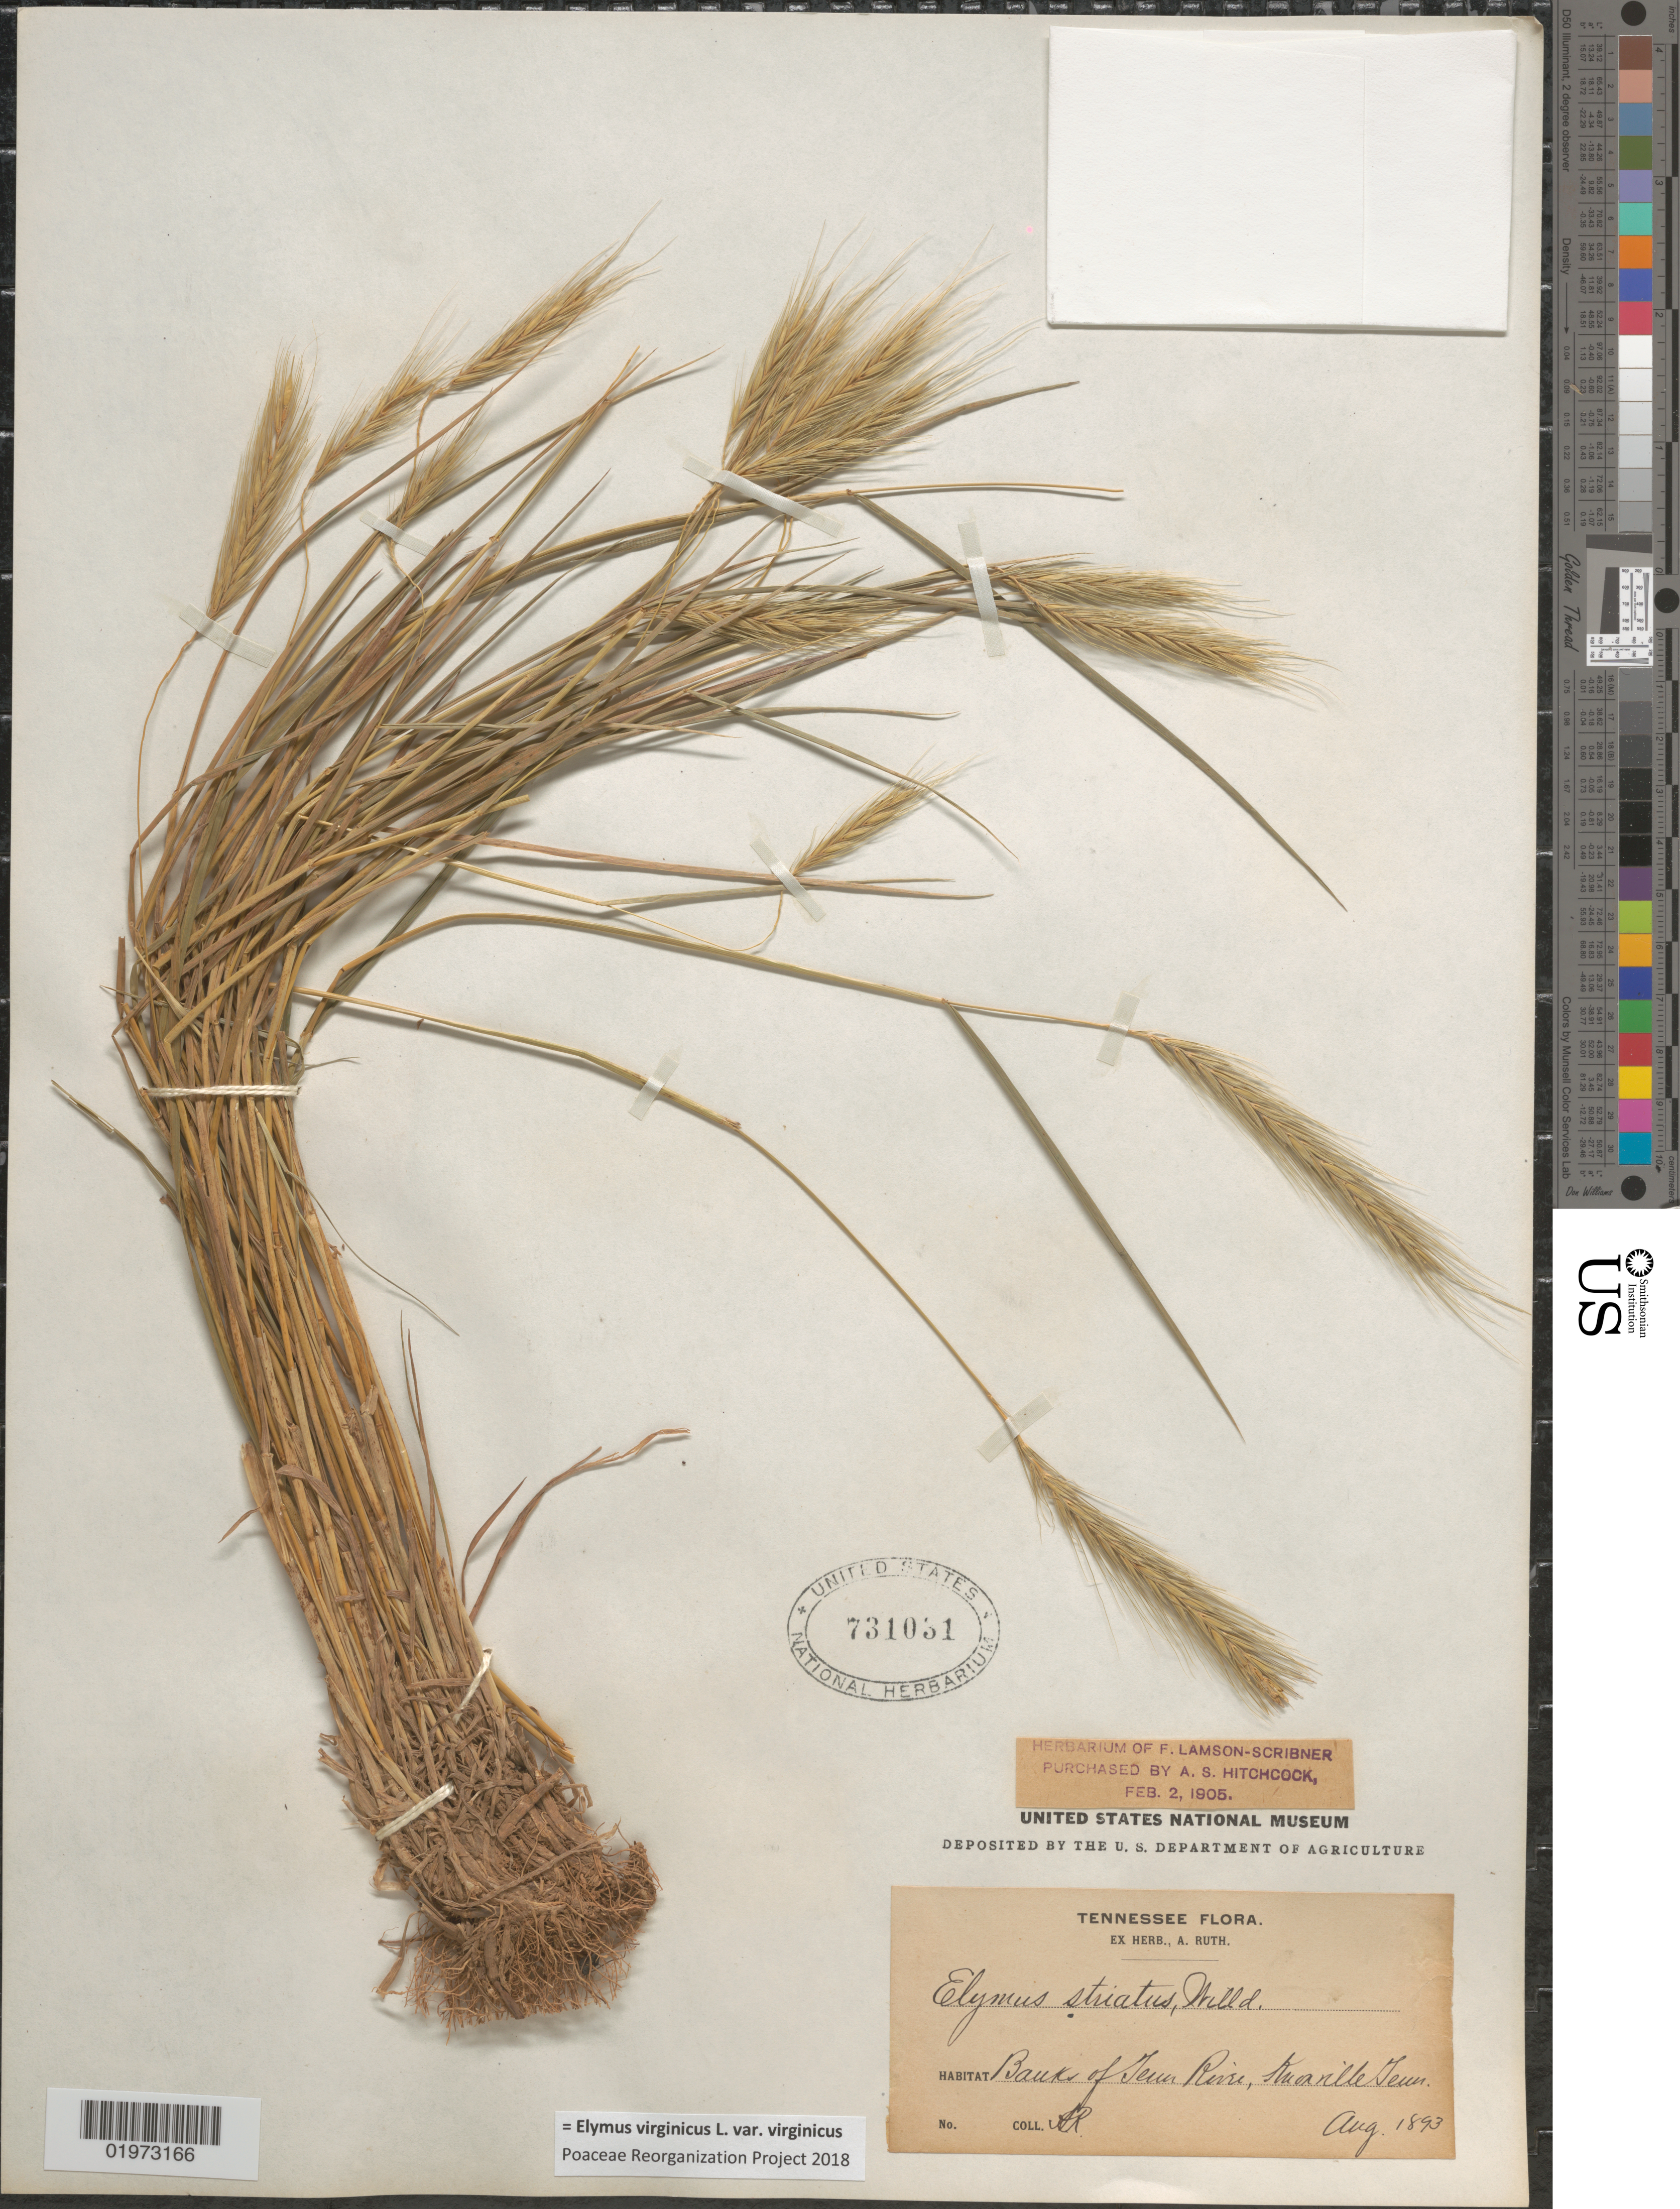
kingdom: Plantae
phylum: Tracheophyta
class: Liliopsida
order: Poales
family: Poaceae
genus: Elymus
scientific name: Elymus virginicus var. virginicus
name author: L.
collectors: A. Ruth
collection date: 1893-08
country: United States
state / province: Tennessee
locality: Banks of Tenn River, Knoxville.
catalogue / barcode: US 731031